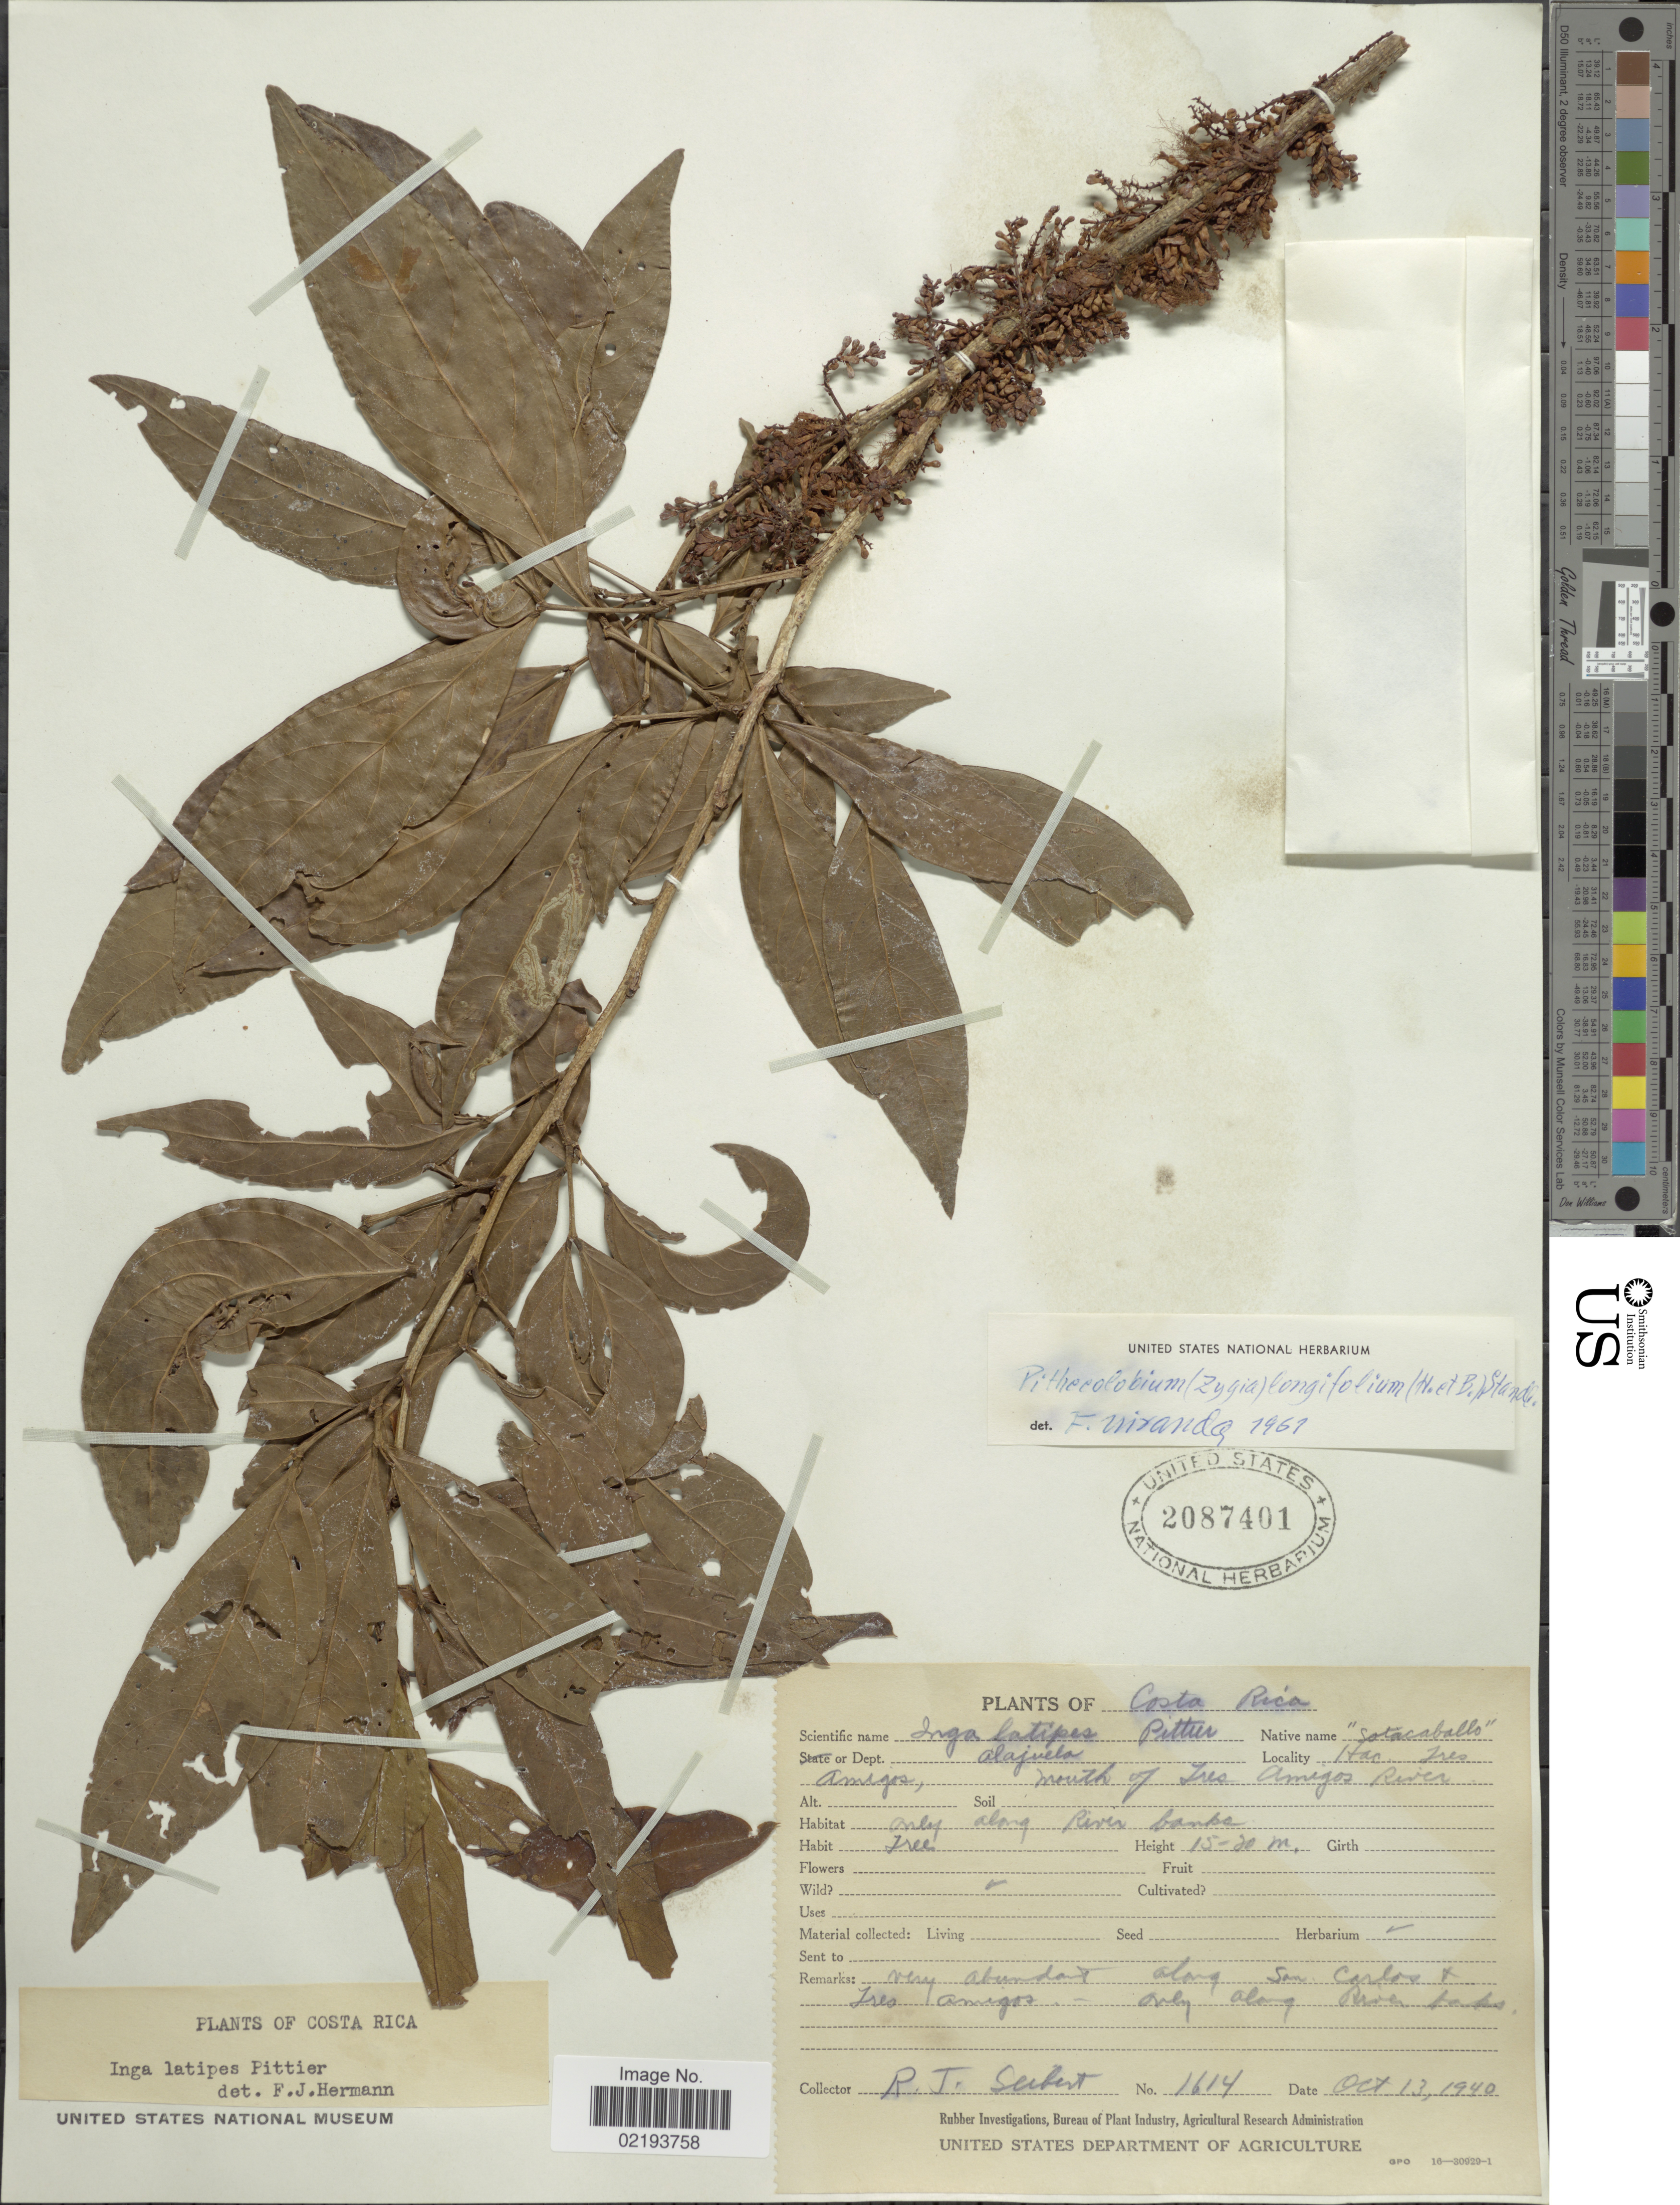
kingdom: Plantae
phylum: Tracheophyta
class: Magnoliopsida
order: Fabales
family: Fabaceae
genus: Zygia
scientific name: Zygia longifolia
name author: (Willd.) Britton & Rose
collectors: R. J. Seibert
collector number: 1614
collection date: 1940-10-13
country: Costa Rica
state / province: Alajuela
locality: Dept Alajuela, Hac Tres Amegos mouth of Tres amejos River, only along river banks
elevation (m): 15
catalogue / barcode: US 2087401